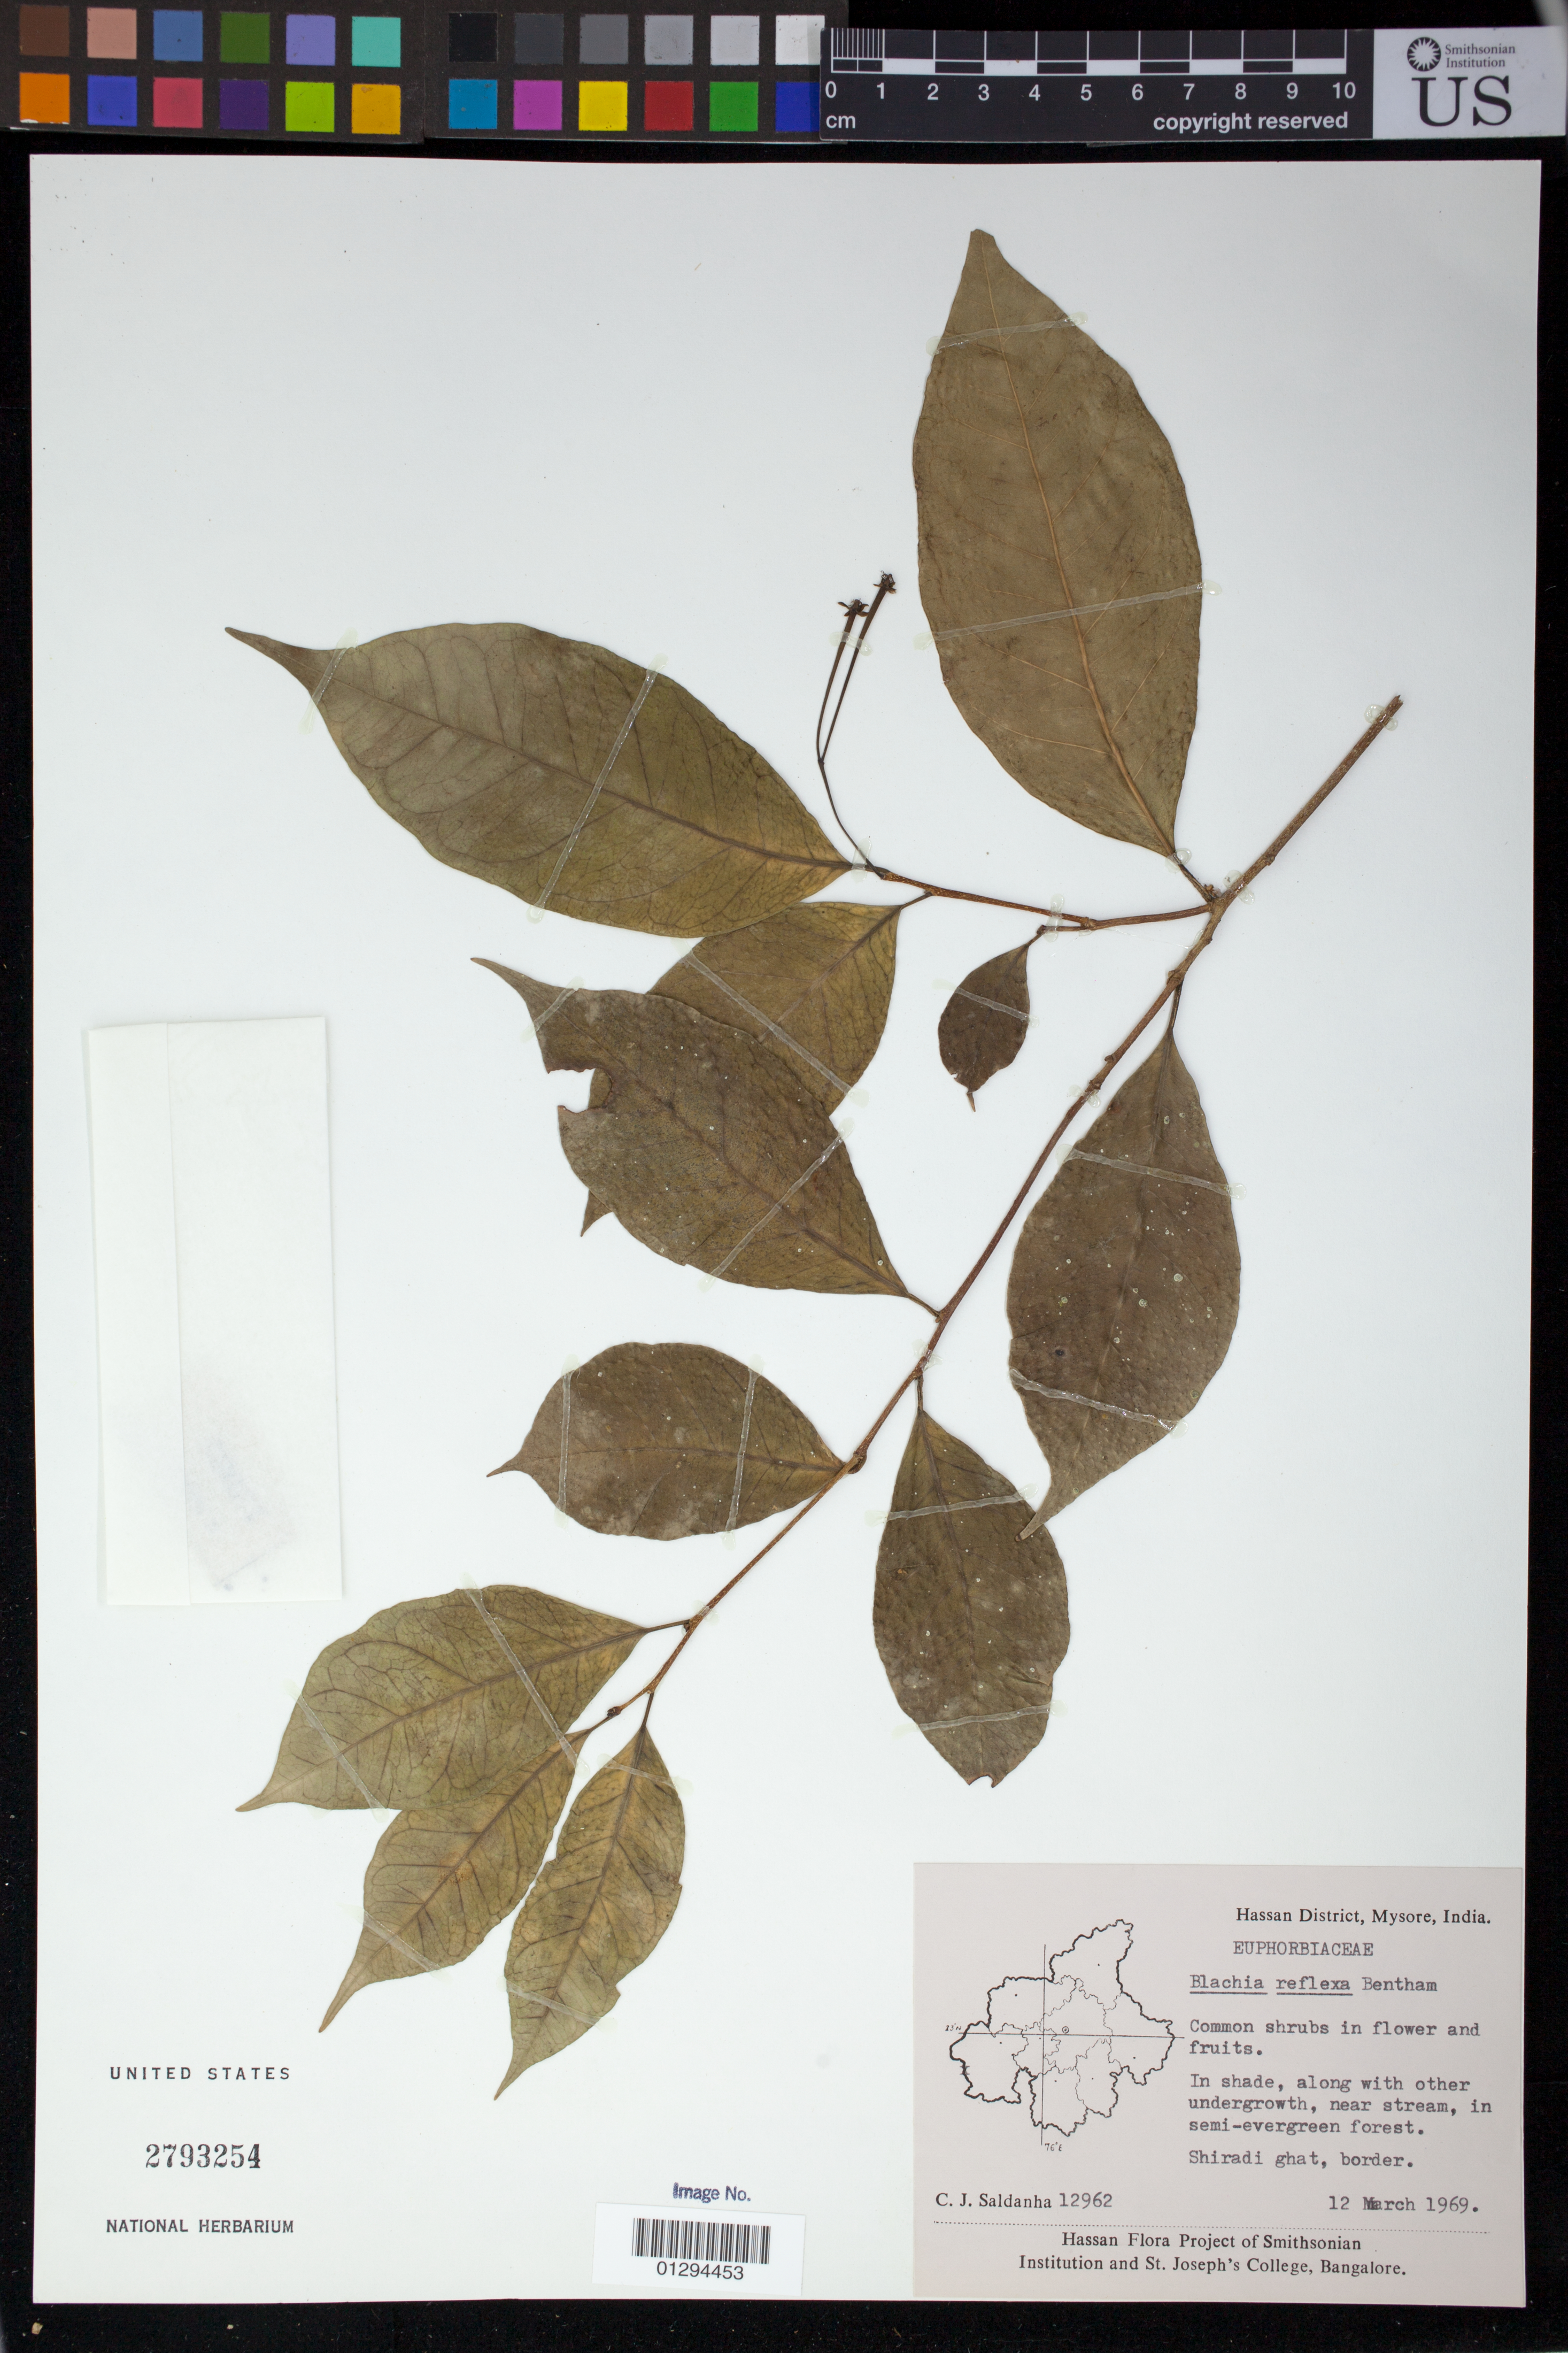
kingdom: Plantae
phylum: Tracheophyta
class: Magnoliopsida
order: Malpighiales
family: Euphorbiaceae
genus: Blachia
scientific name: Blachia reflexa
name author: Benth.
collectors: C. J. Saldanha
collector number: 12962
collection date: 1969-03-12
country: India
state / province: Karnataka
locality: Shiradi ghat, border.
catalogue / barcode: US 2793254